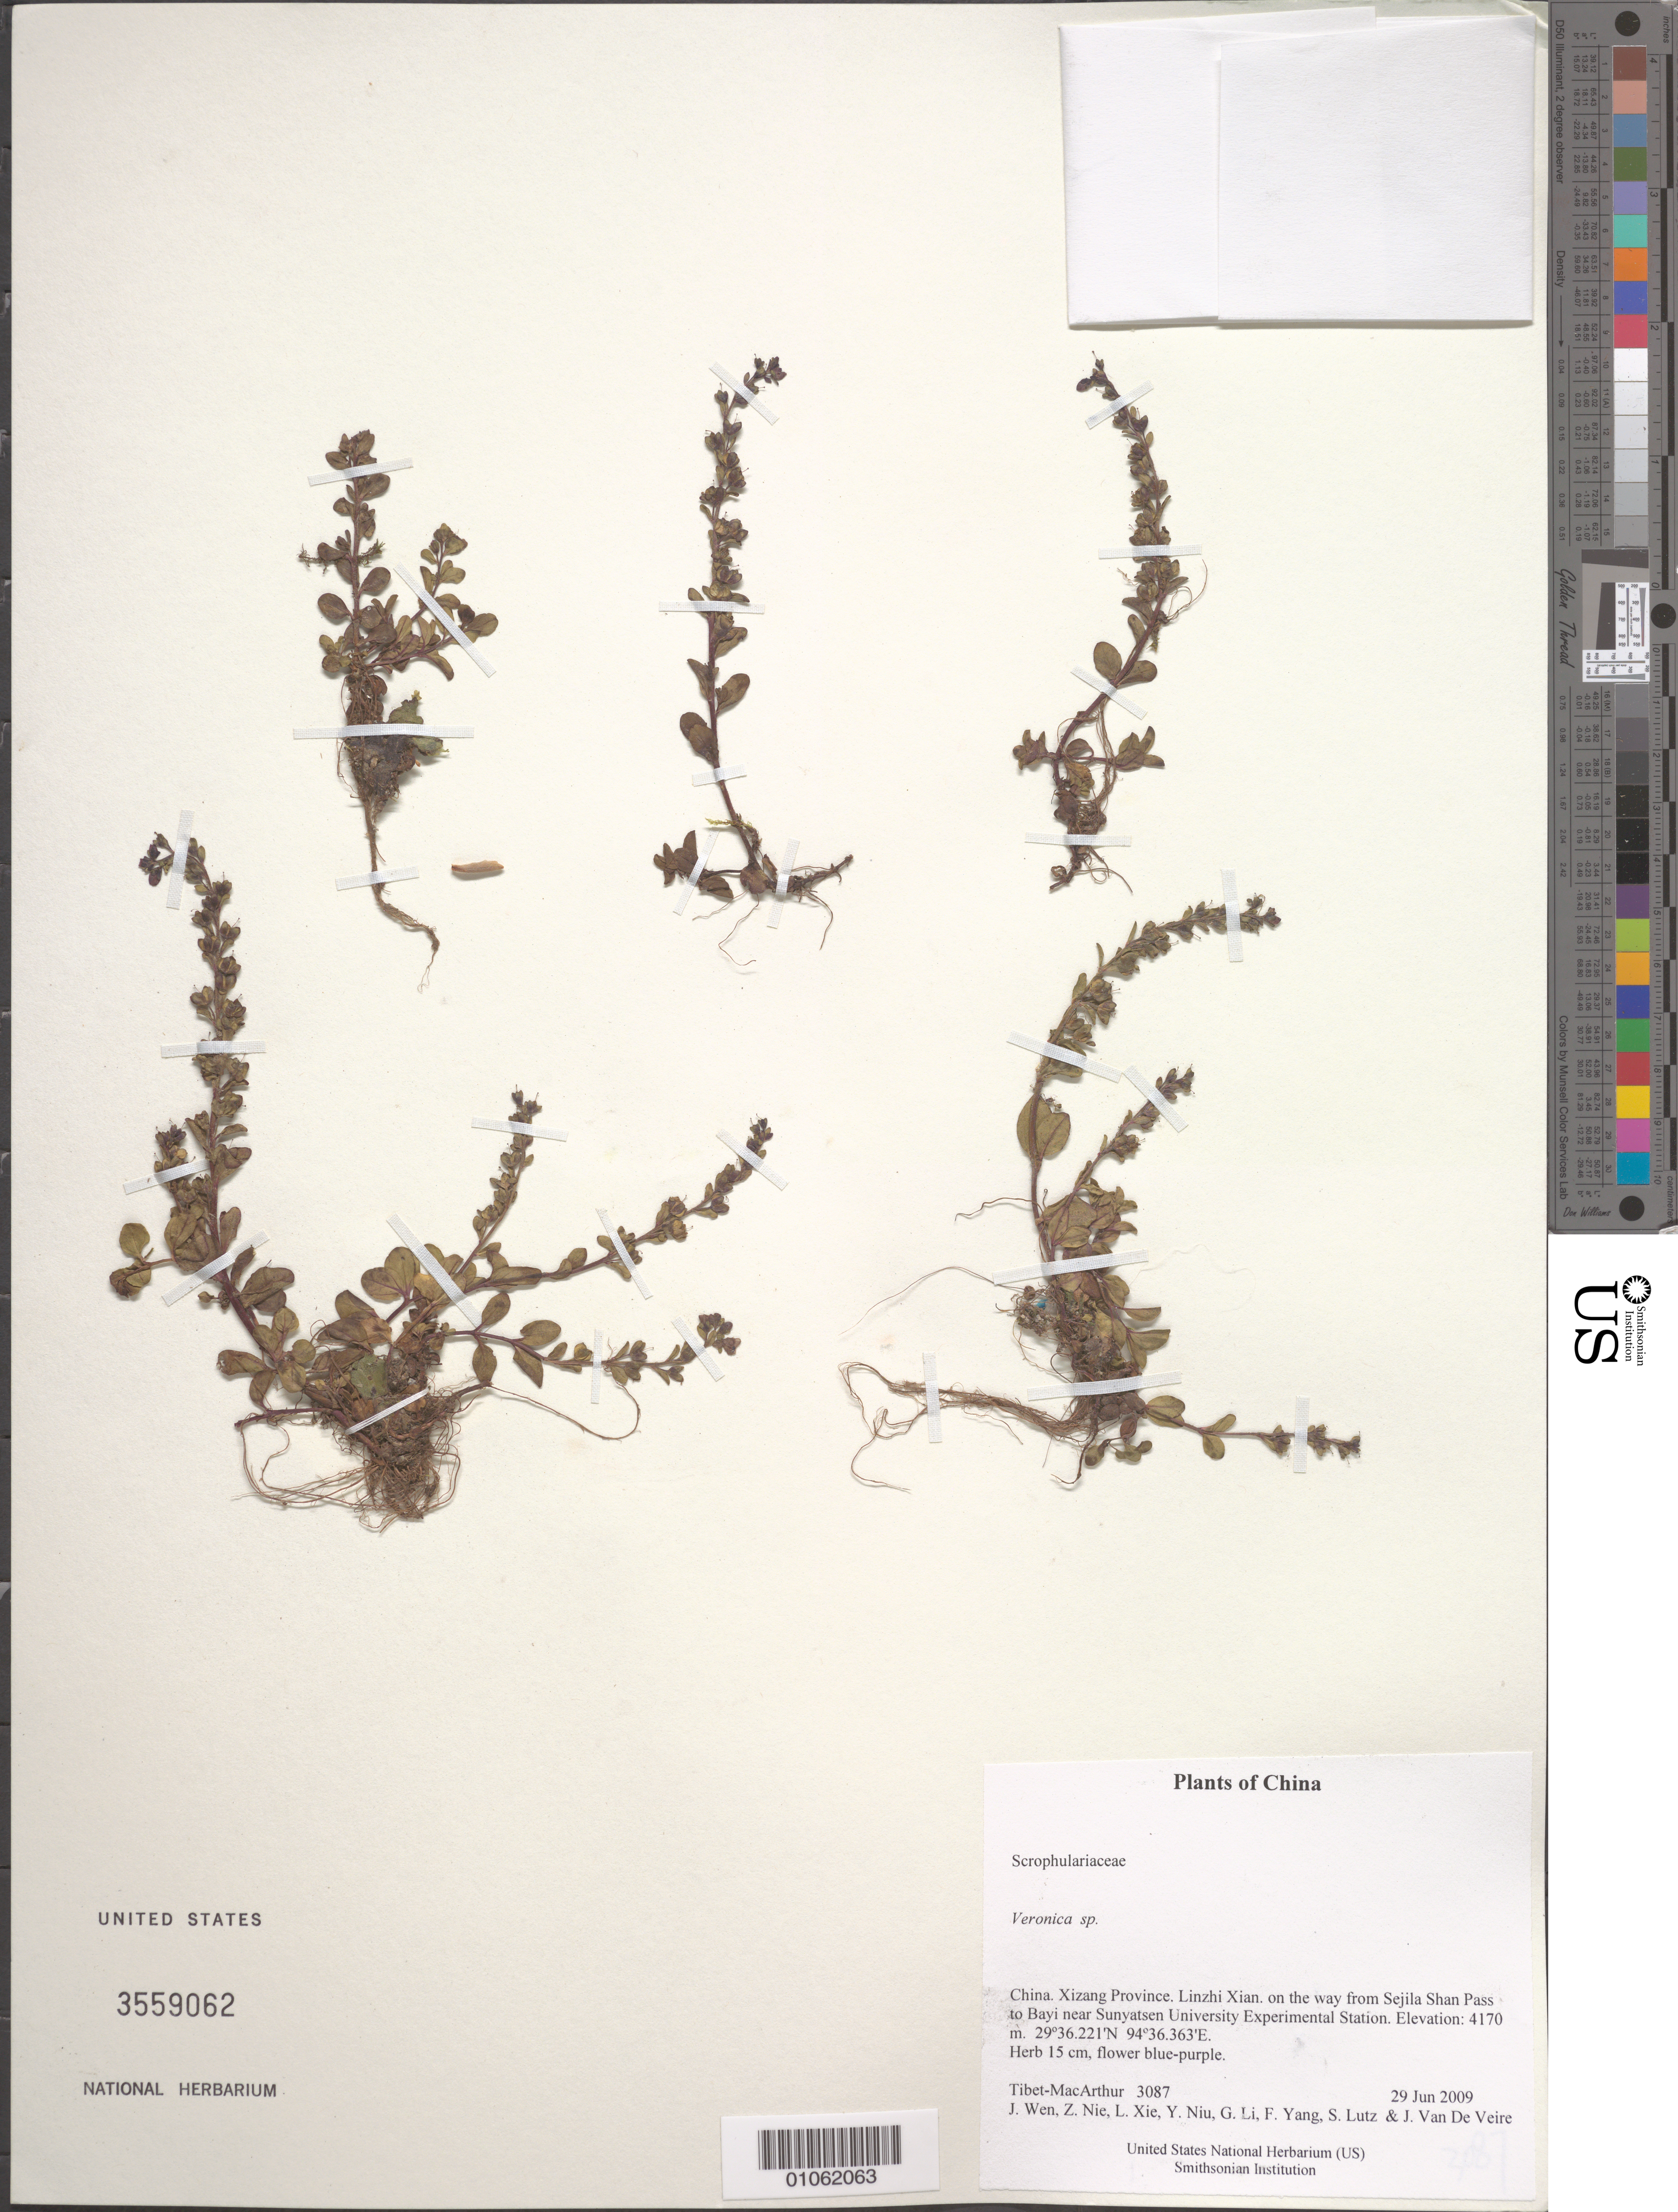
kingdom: Plantae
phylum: Tracheophyta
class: Magnoliopsida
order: Lamiales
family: Plantaginaceae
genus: Veronica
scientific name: Veronica serpyllifolia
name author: L.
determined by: Albach, Dirk C.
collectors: Tibet-MacArthur, J. Wen, Z. Nie, L. Xie, Y. Niu, G. Li, F. Yang, S. Lutz & J. Van De Veire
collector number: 3087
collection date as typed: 29 Jun 2009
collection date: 2009-06-29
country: China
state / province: Xizang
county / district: Linzhi Xian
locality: on the way from Sejila Shan Pass to Bayi near Sunyatsen University Experimental Station.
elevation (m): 4170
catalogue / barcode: US 3559062